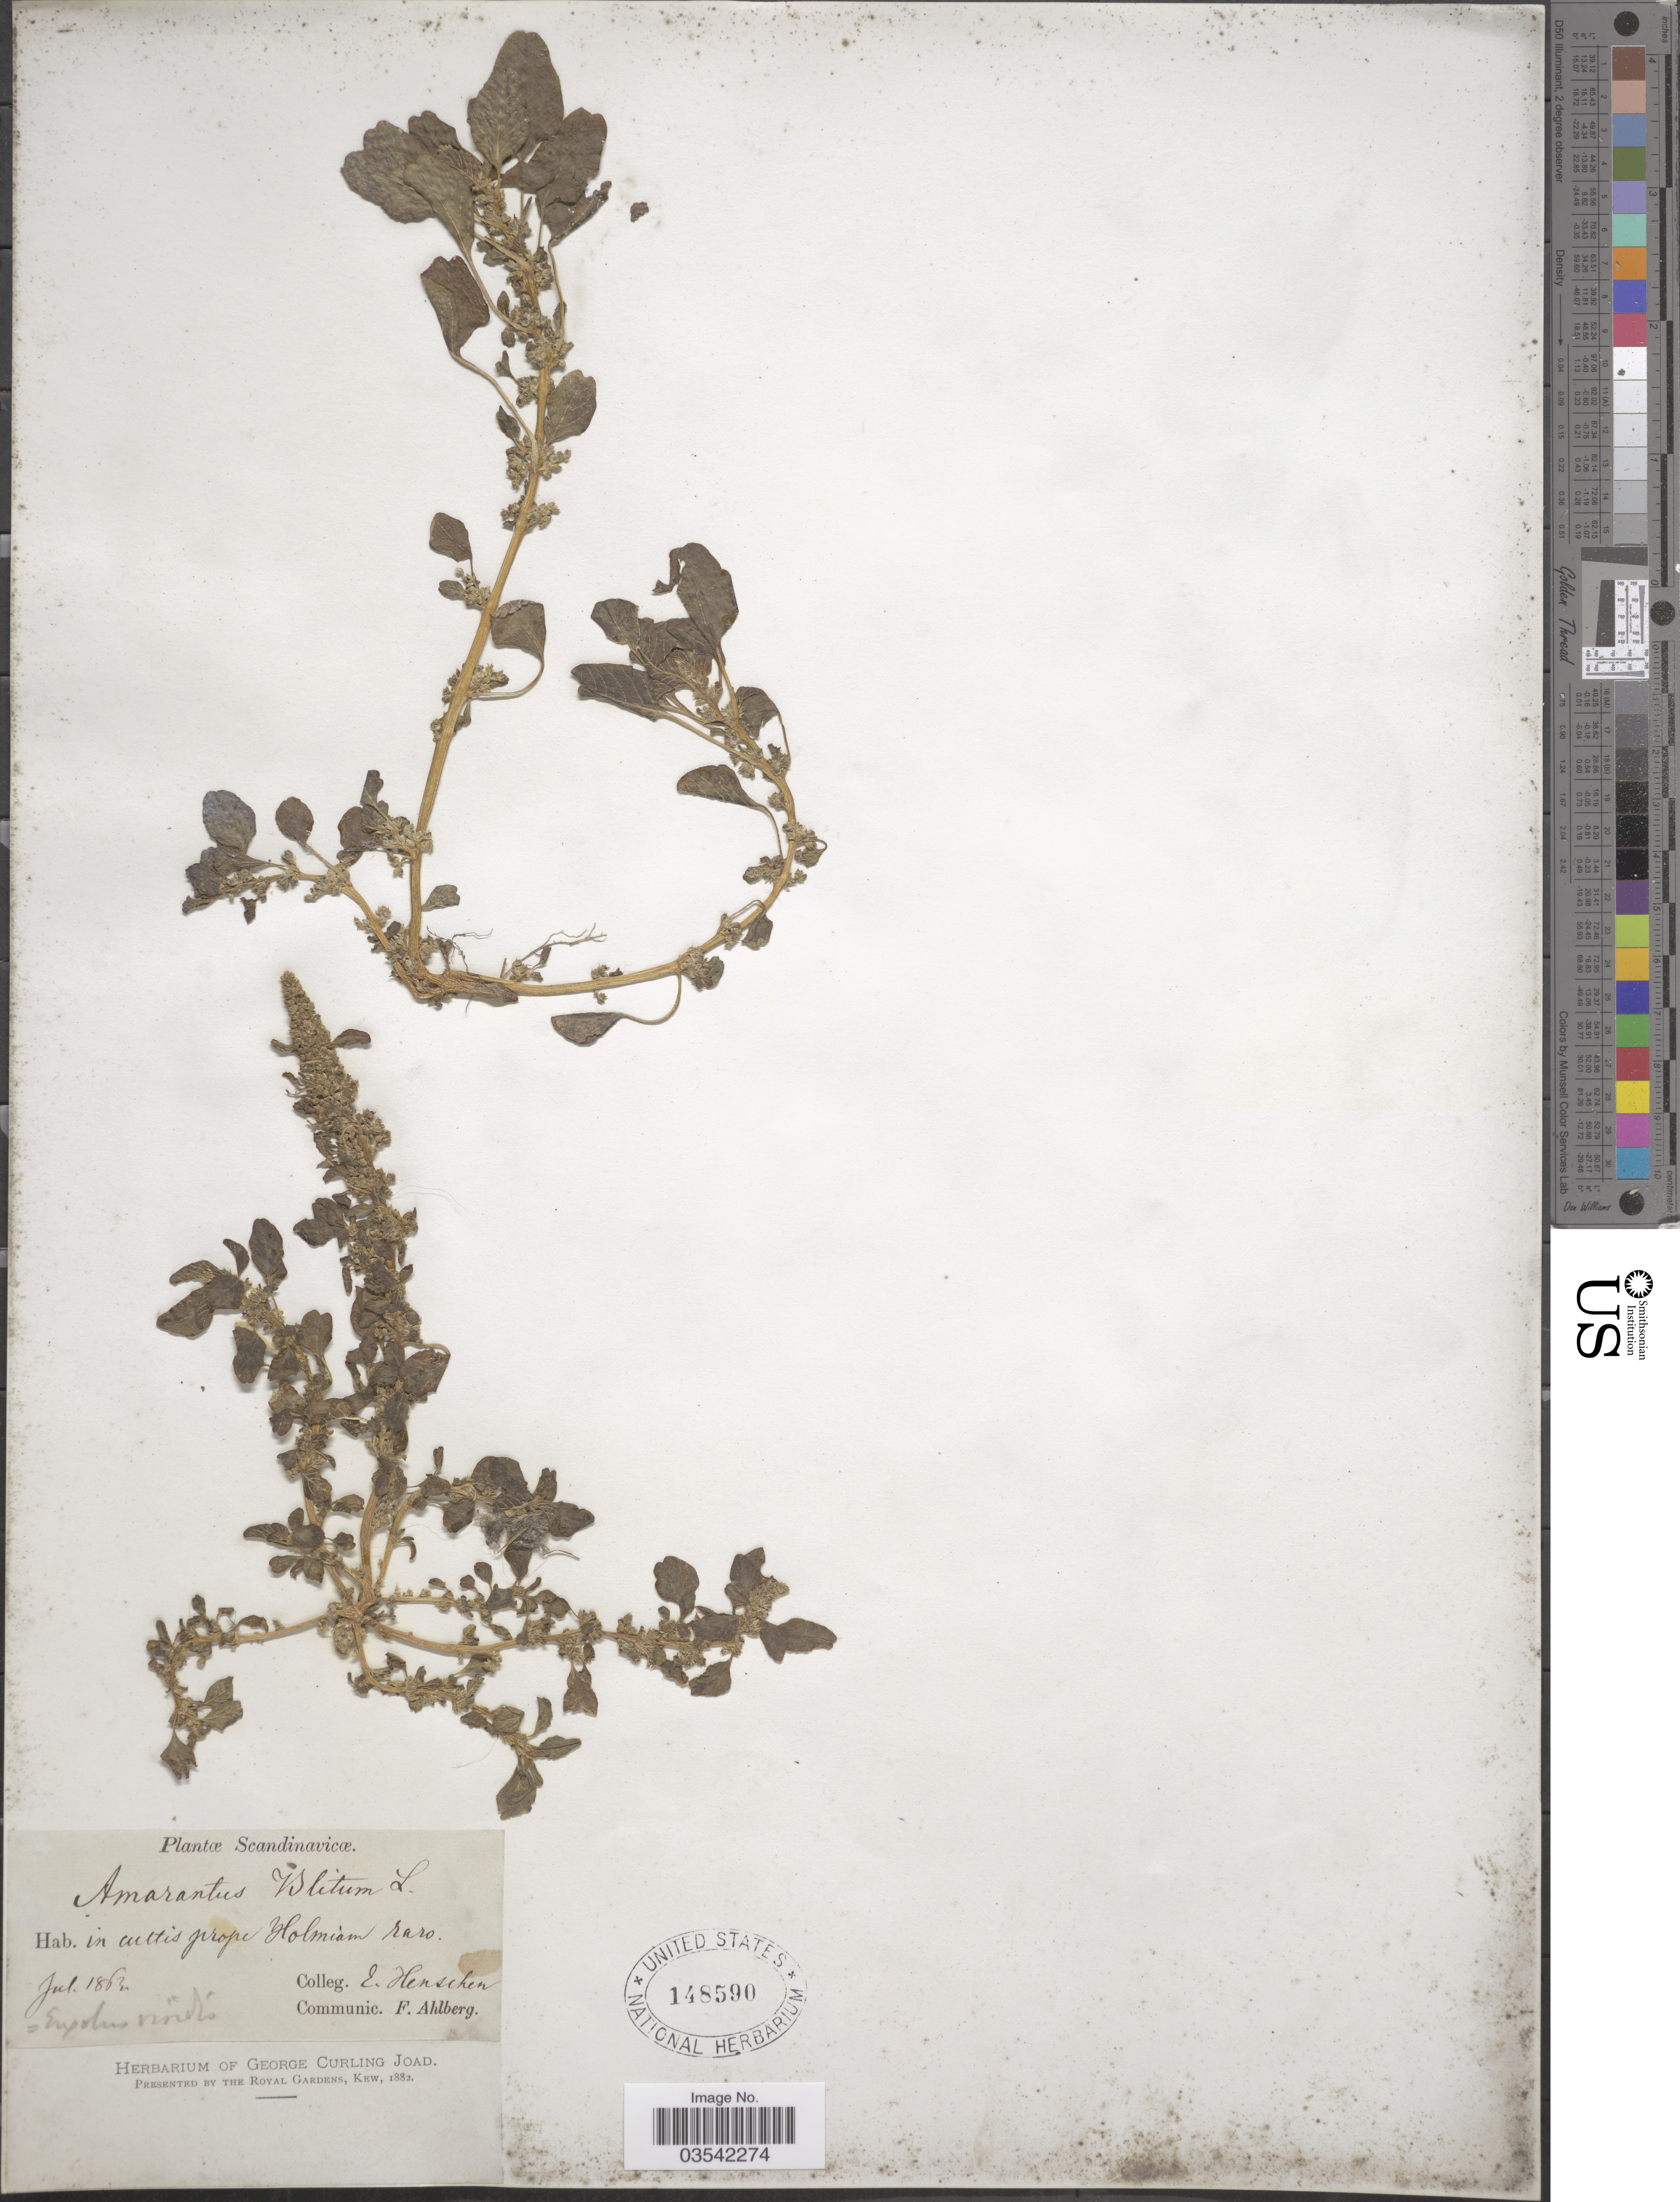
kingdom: Plantae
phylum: Tracheophyta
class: Magnoliopsida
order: Caryophyllales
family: Amaranthaceae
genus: Amaranthus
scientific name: Amaranthus blitum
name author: L.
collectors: E. Henschen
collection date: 1863-07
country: Sweden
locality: Scandinavicæ. Prope Holmiam raro.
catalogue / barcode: US 148590